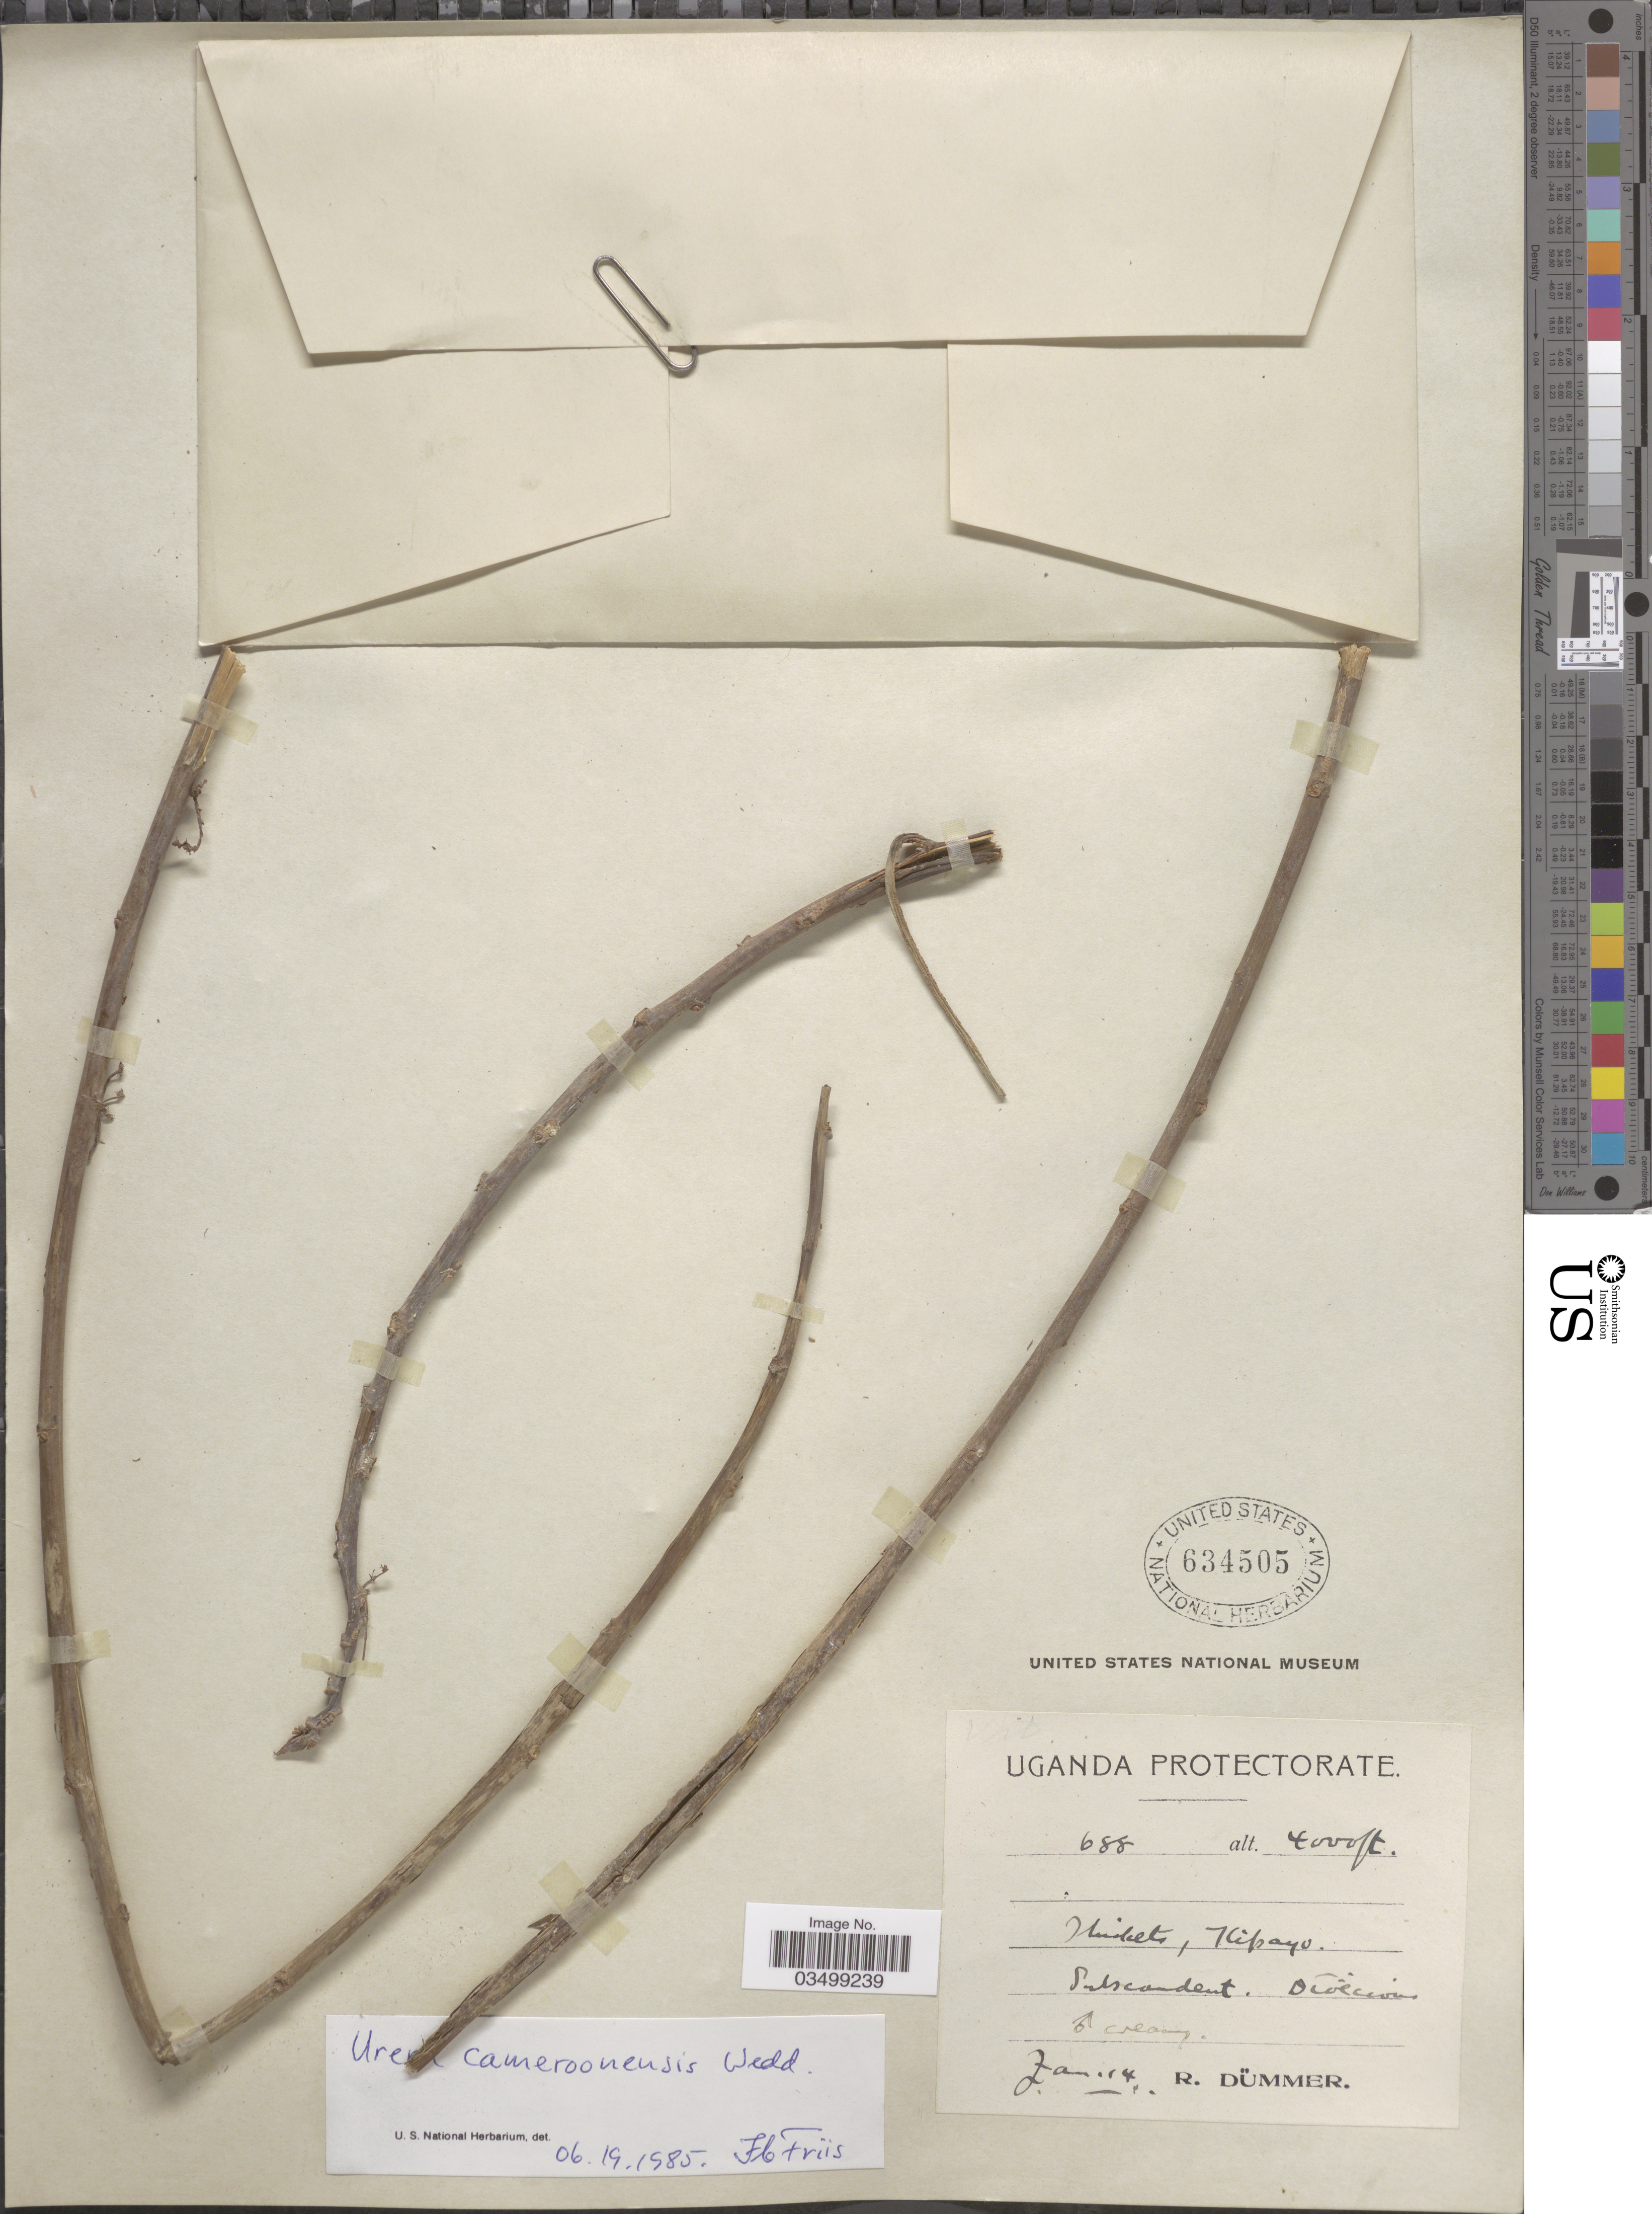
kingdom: Plantae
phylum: Tracheophyta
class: Magnoliopsida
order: Rosales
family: Urticaceae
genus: Scepocarpus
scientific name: Scepocarpus trinervis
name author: (Hochst.) T. Wells & A. K. Monro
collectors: R. A. Dümmer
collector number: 688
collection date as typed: Transcribed d/m/y: /1/14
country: Uganda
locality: Uganda Protectorate. Thickets, Kipayo.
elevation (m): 1219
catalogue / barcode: US 634505